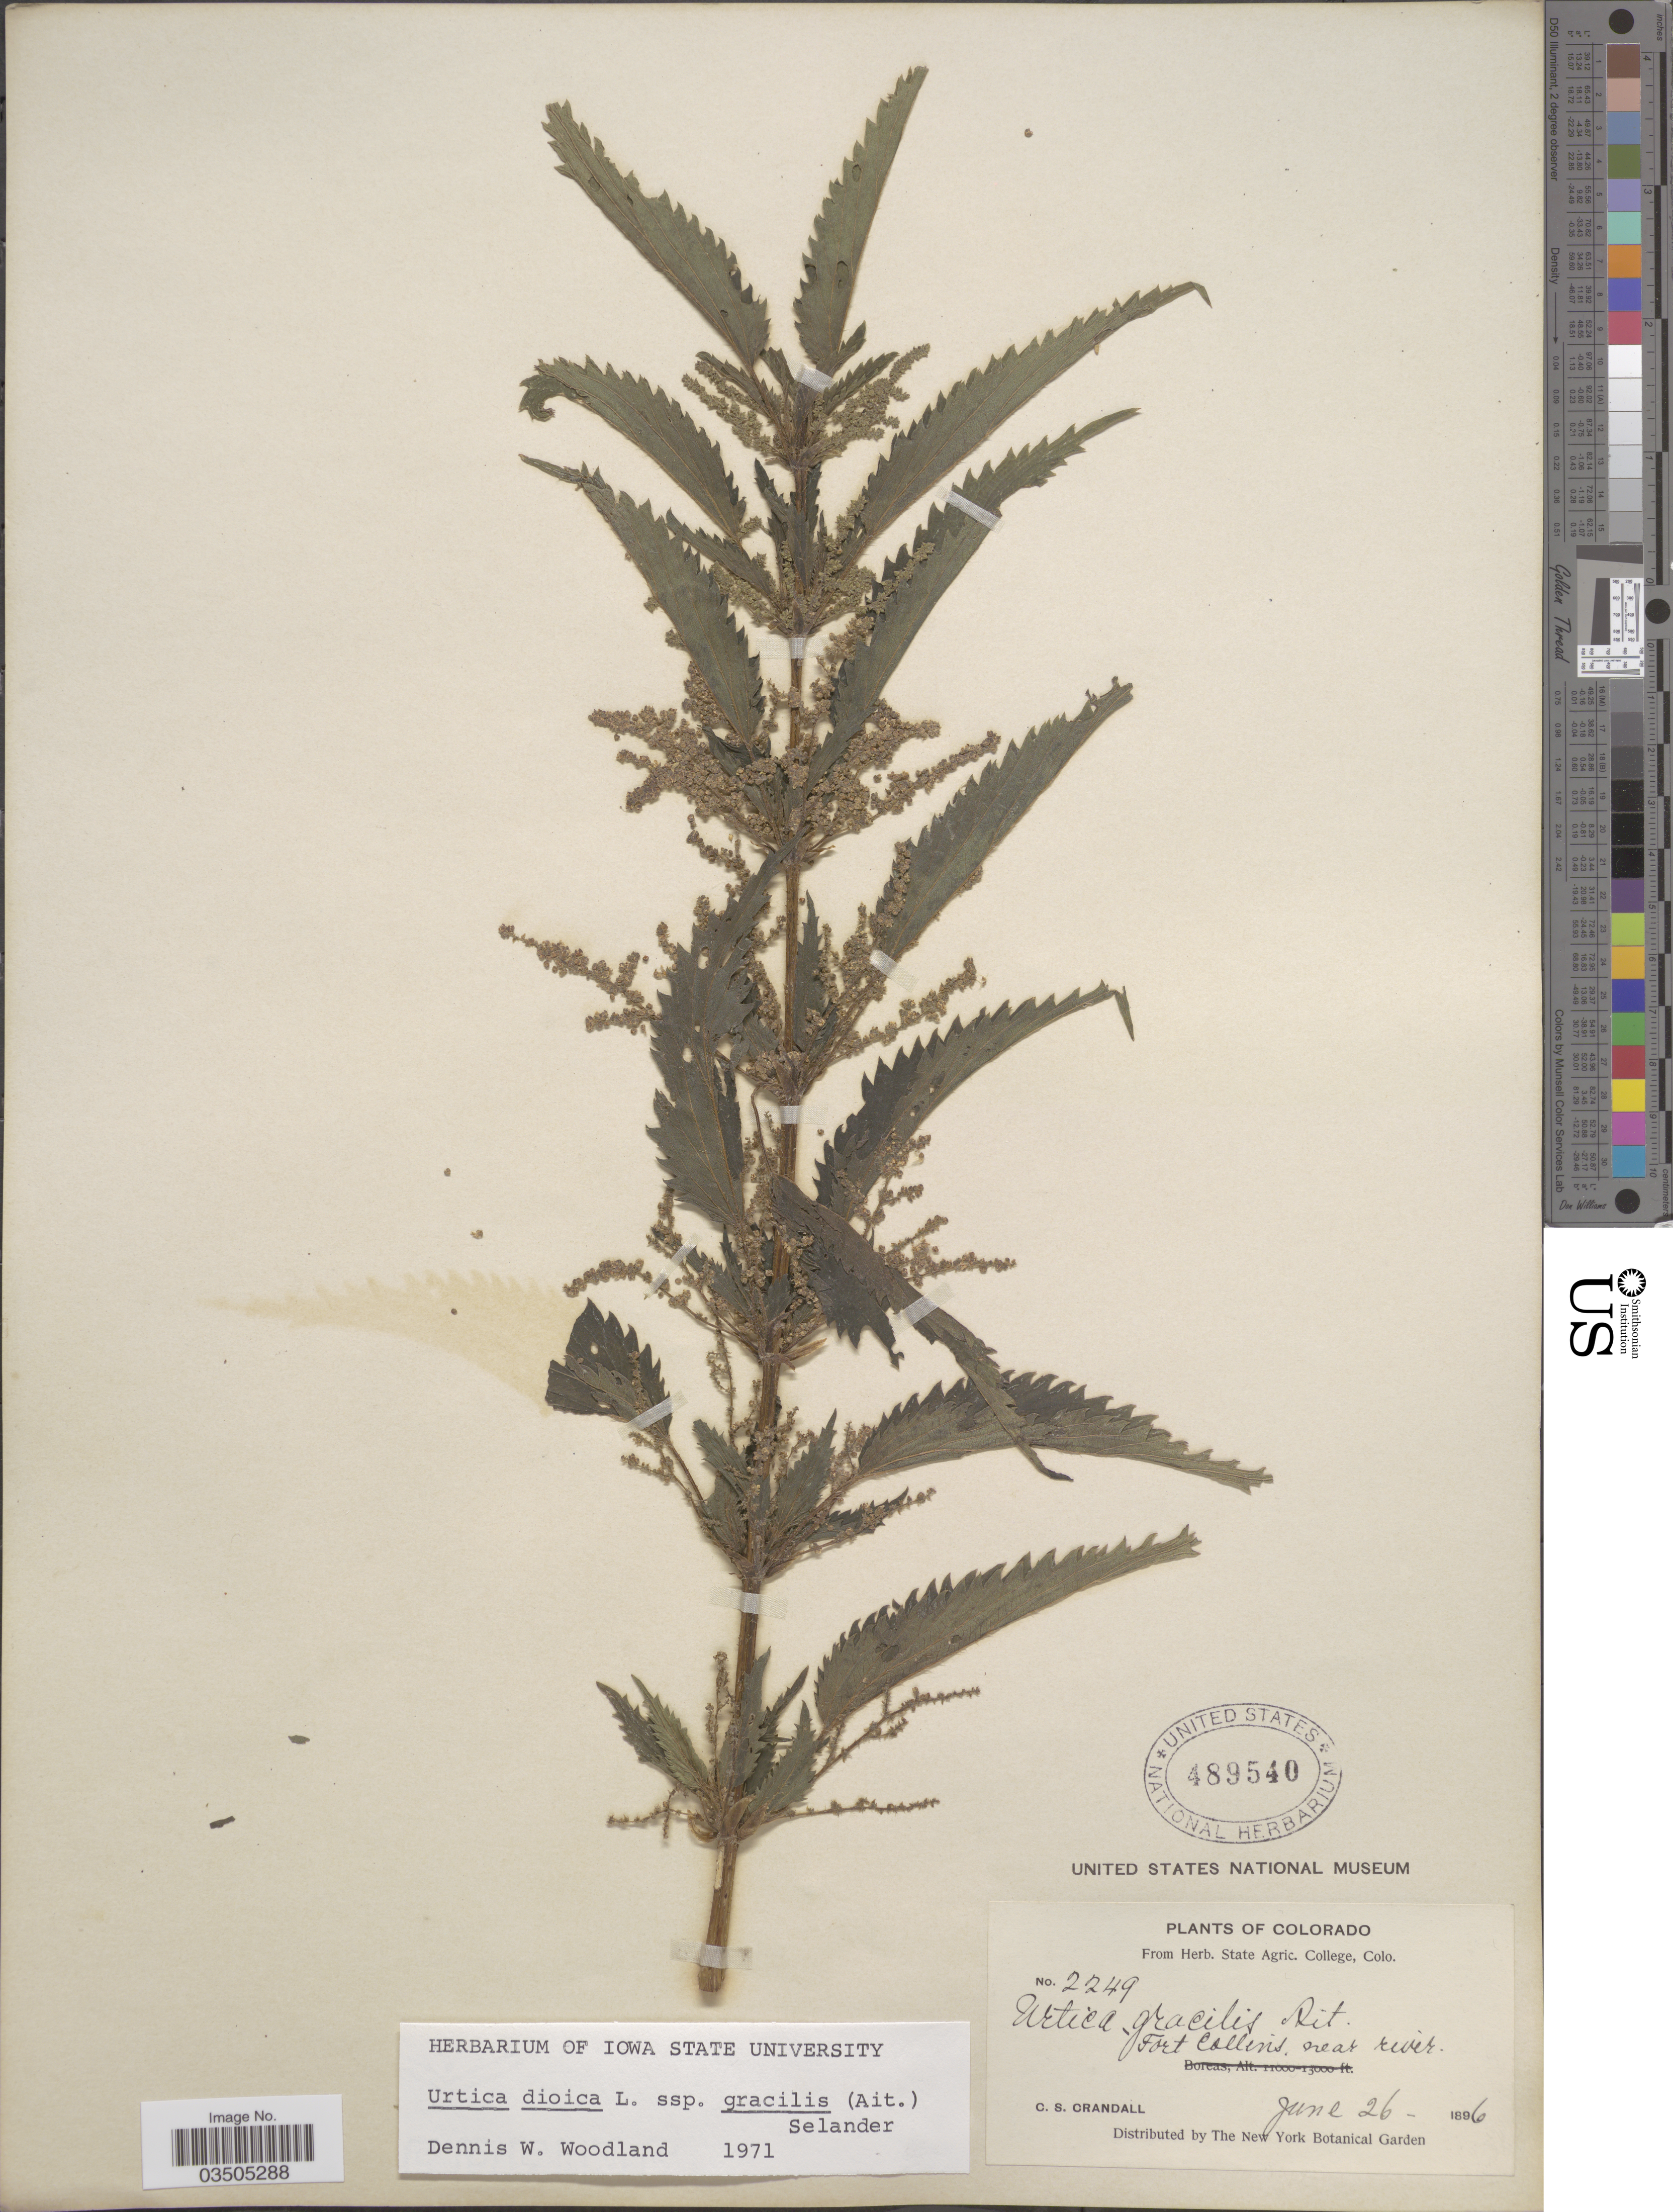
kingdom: Plantae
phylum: Tracheophyta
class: Magnoliopsida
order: Rosales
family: Urticaceae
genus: Urtica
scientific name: Urtica dioica subsp. gracilis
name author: L.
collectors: C. Crandall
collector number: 2249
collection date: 1896-06-26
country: United States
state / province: Colorado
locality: Fort Collins, near river.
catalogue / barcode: US 489540